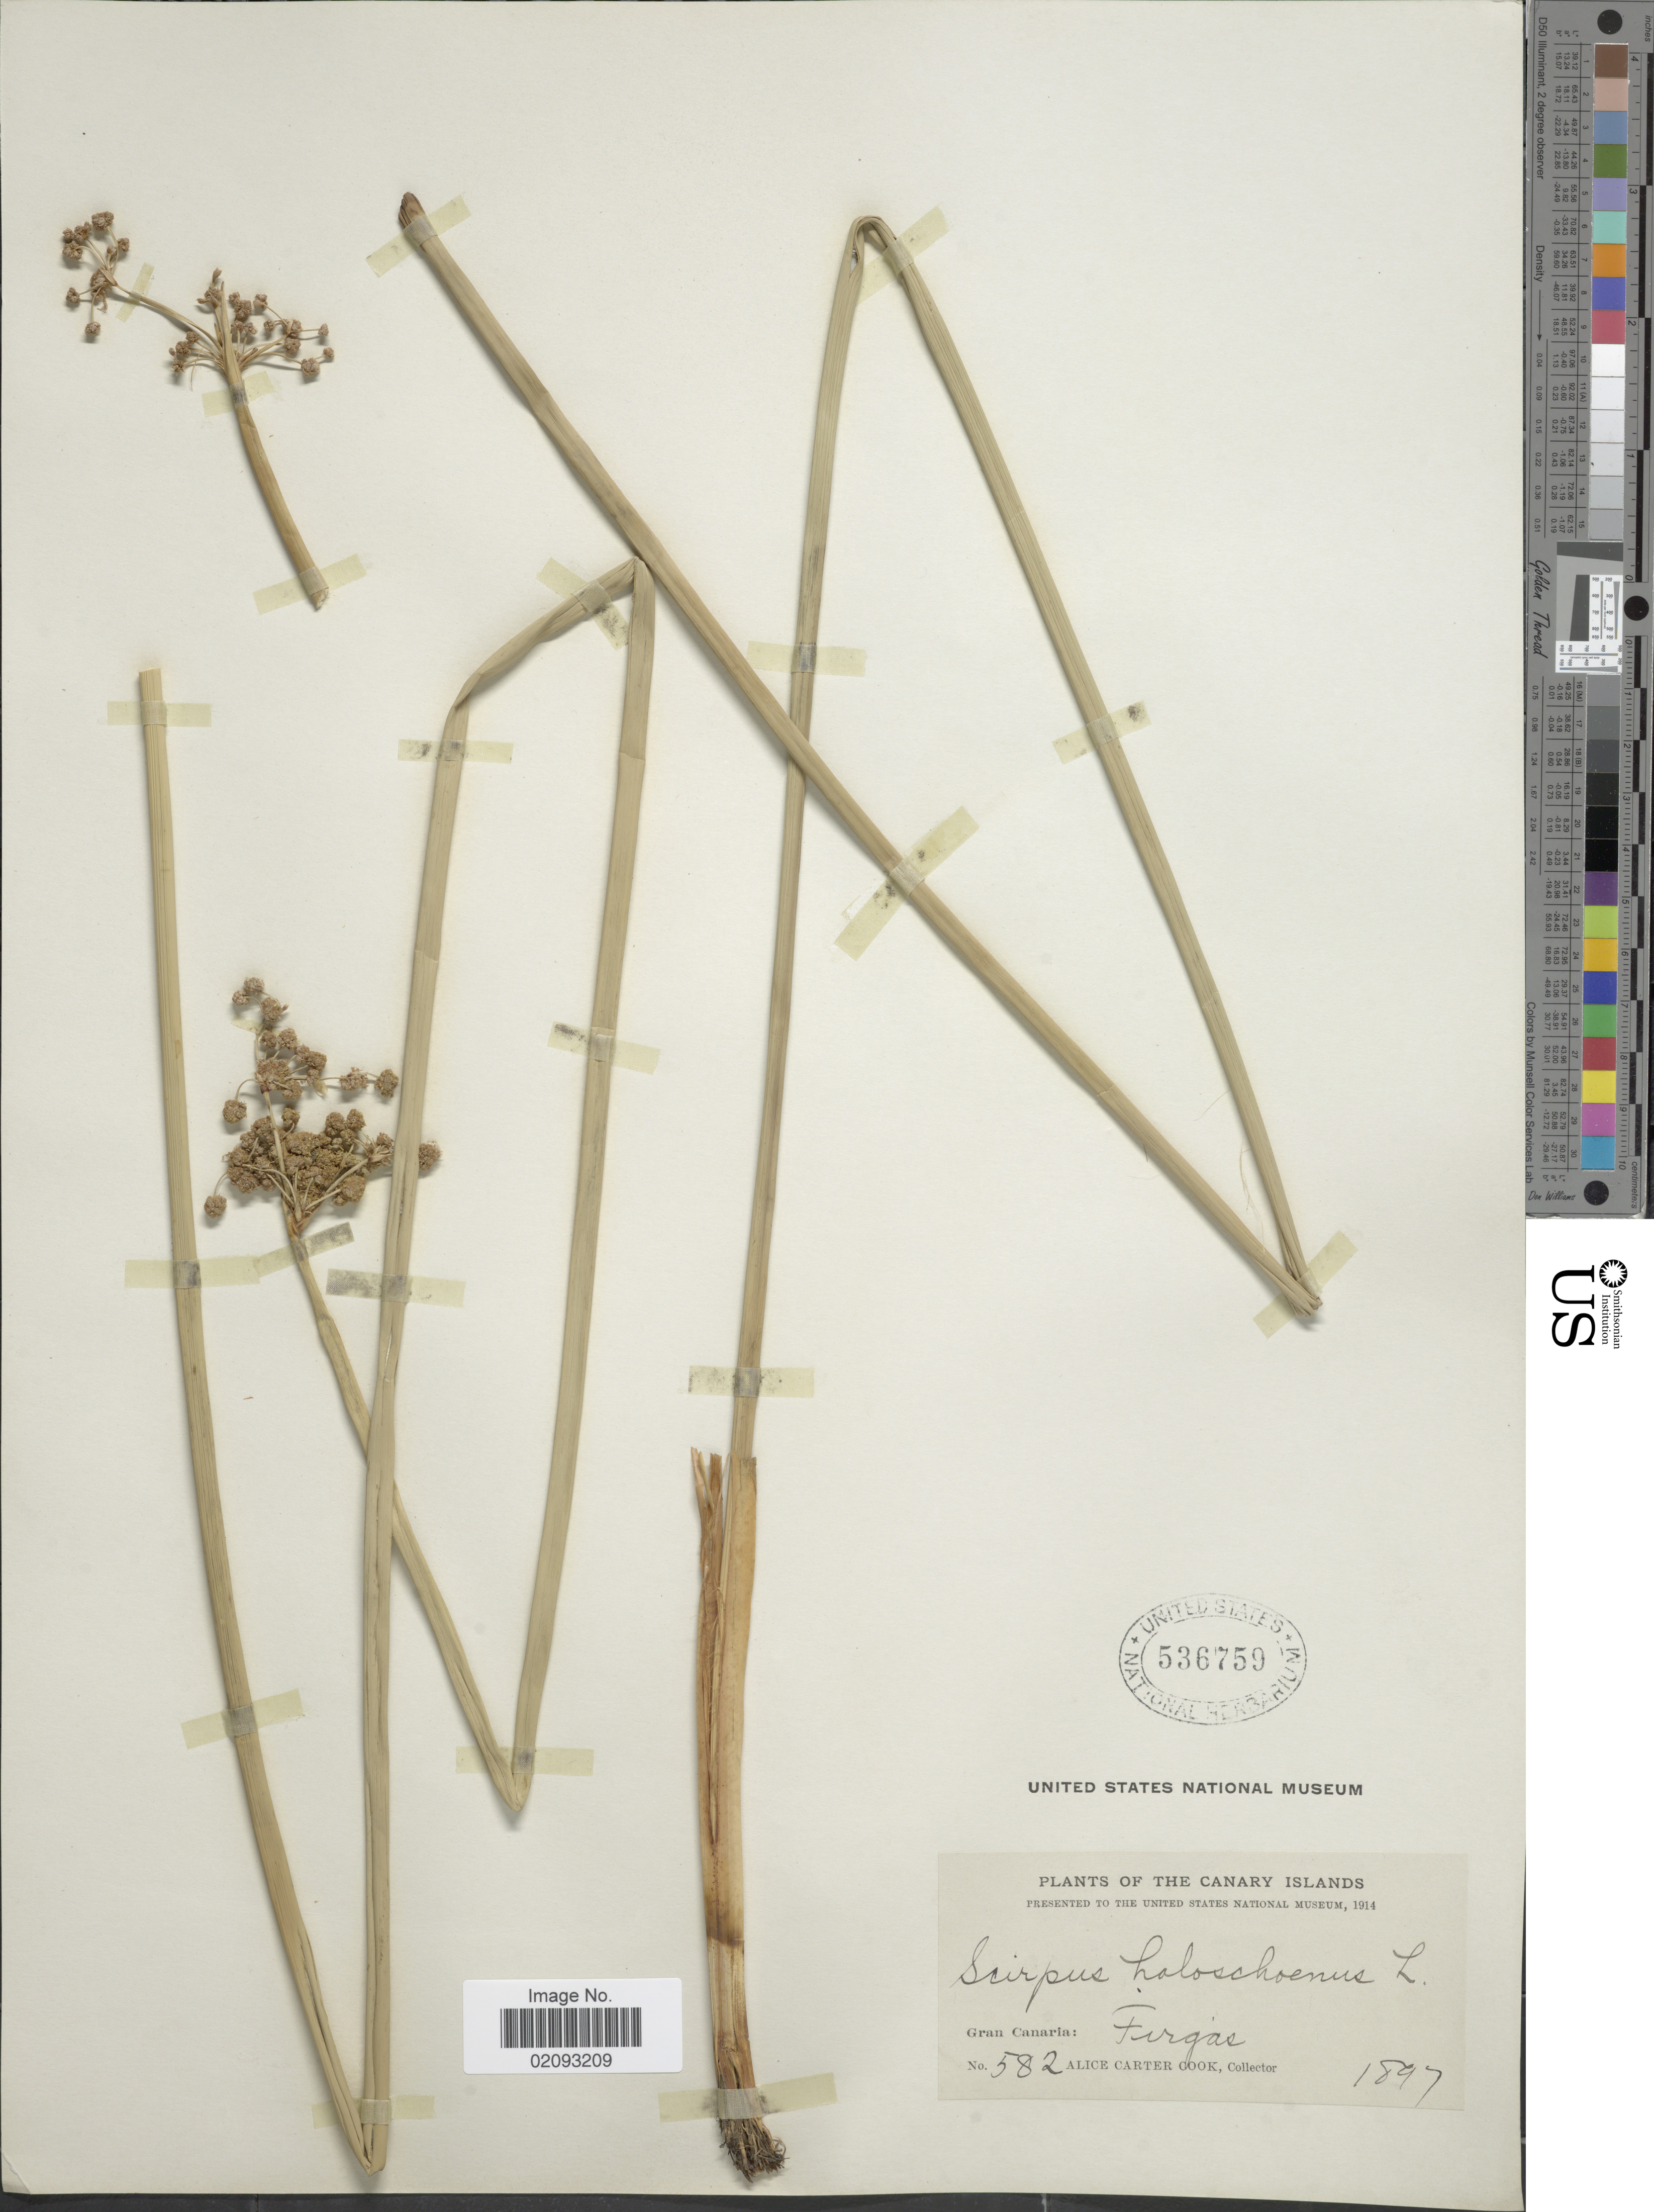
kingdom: Plantae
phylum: Tracheophyta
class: Liliopsida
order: Poales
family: Cyperaceae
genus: Scirpoides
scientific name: Scirpoides globifera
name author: (L. f.) Soják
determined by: Strong, M. T., (US), Smithsonian Institution - National Museum of Natural History (UNITED STATES)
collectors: Alice C. Cook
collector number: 582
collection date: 1897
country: Spain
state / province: Canarias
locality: Canary Islands: Gran Canaria: Firgas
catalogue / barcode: US 536759